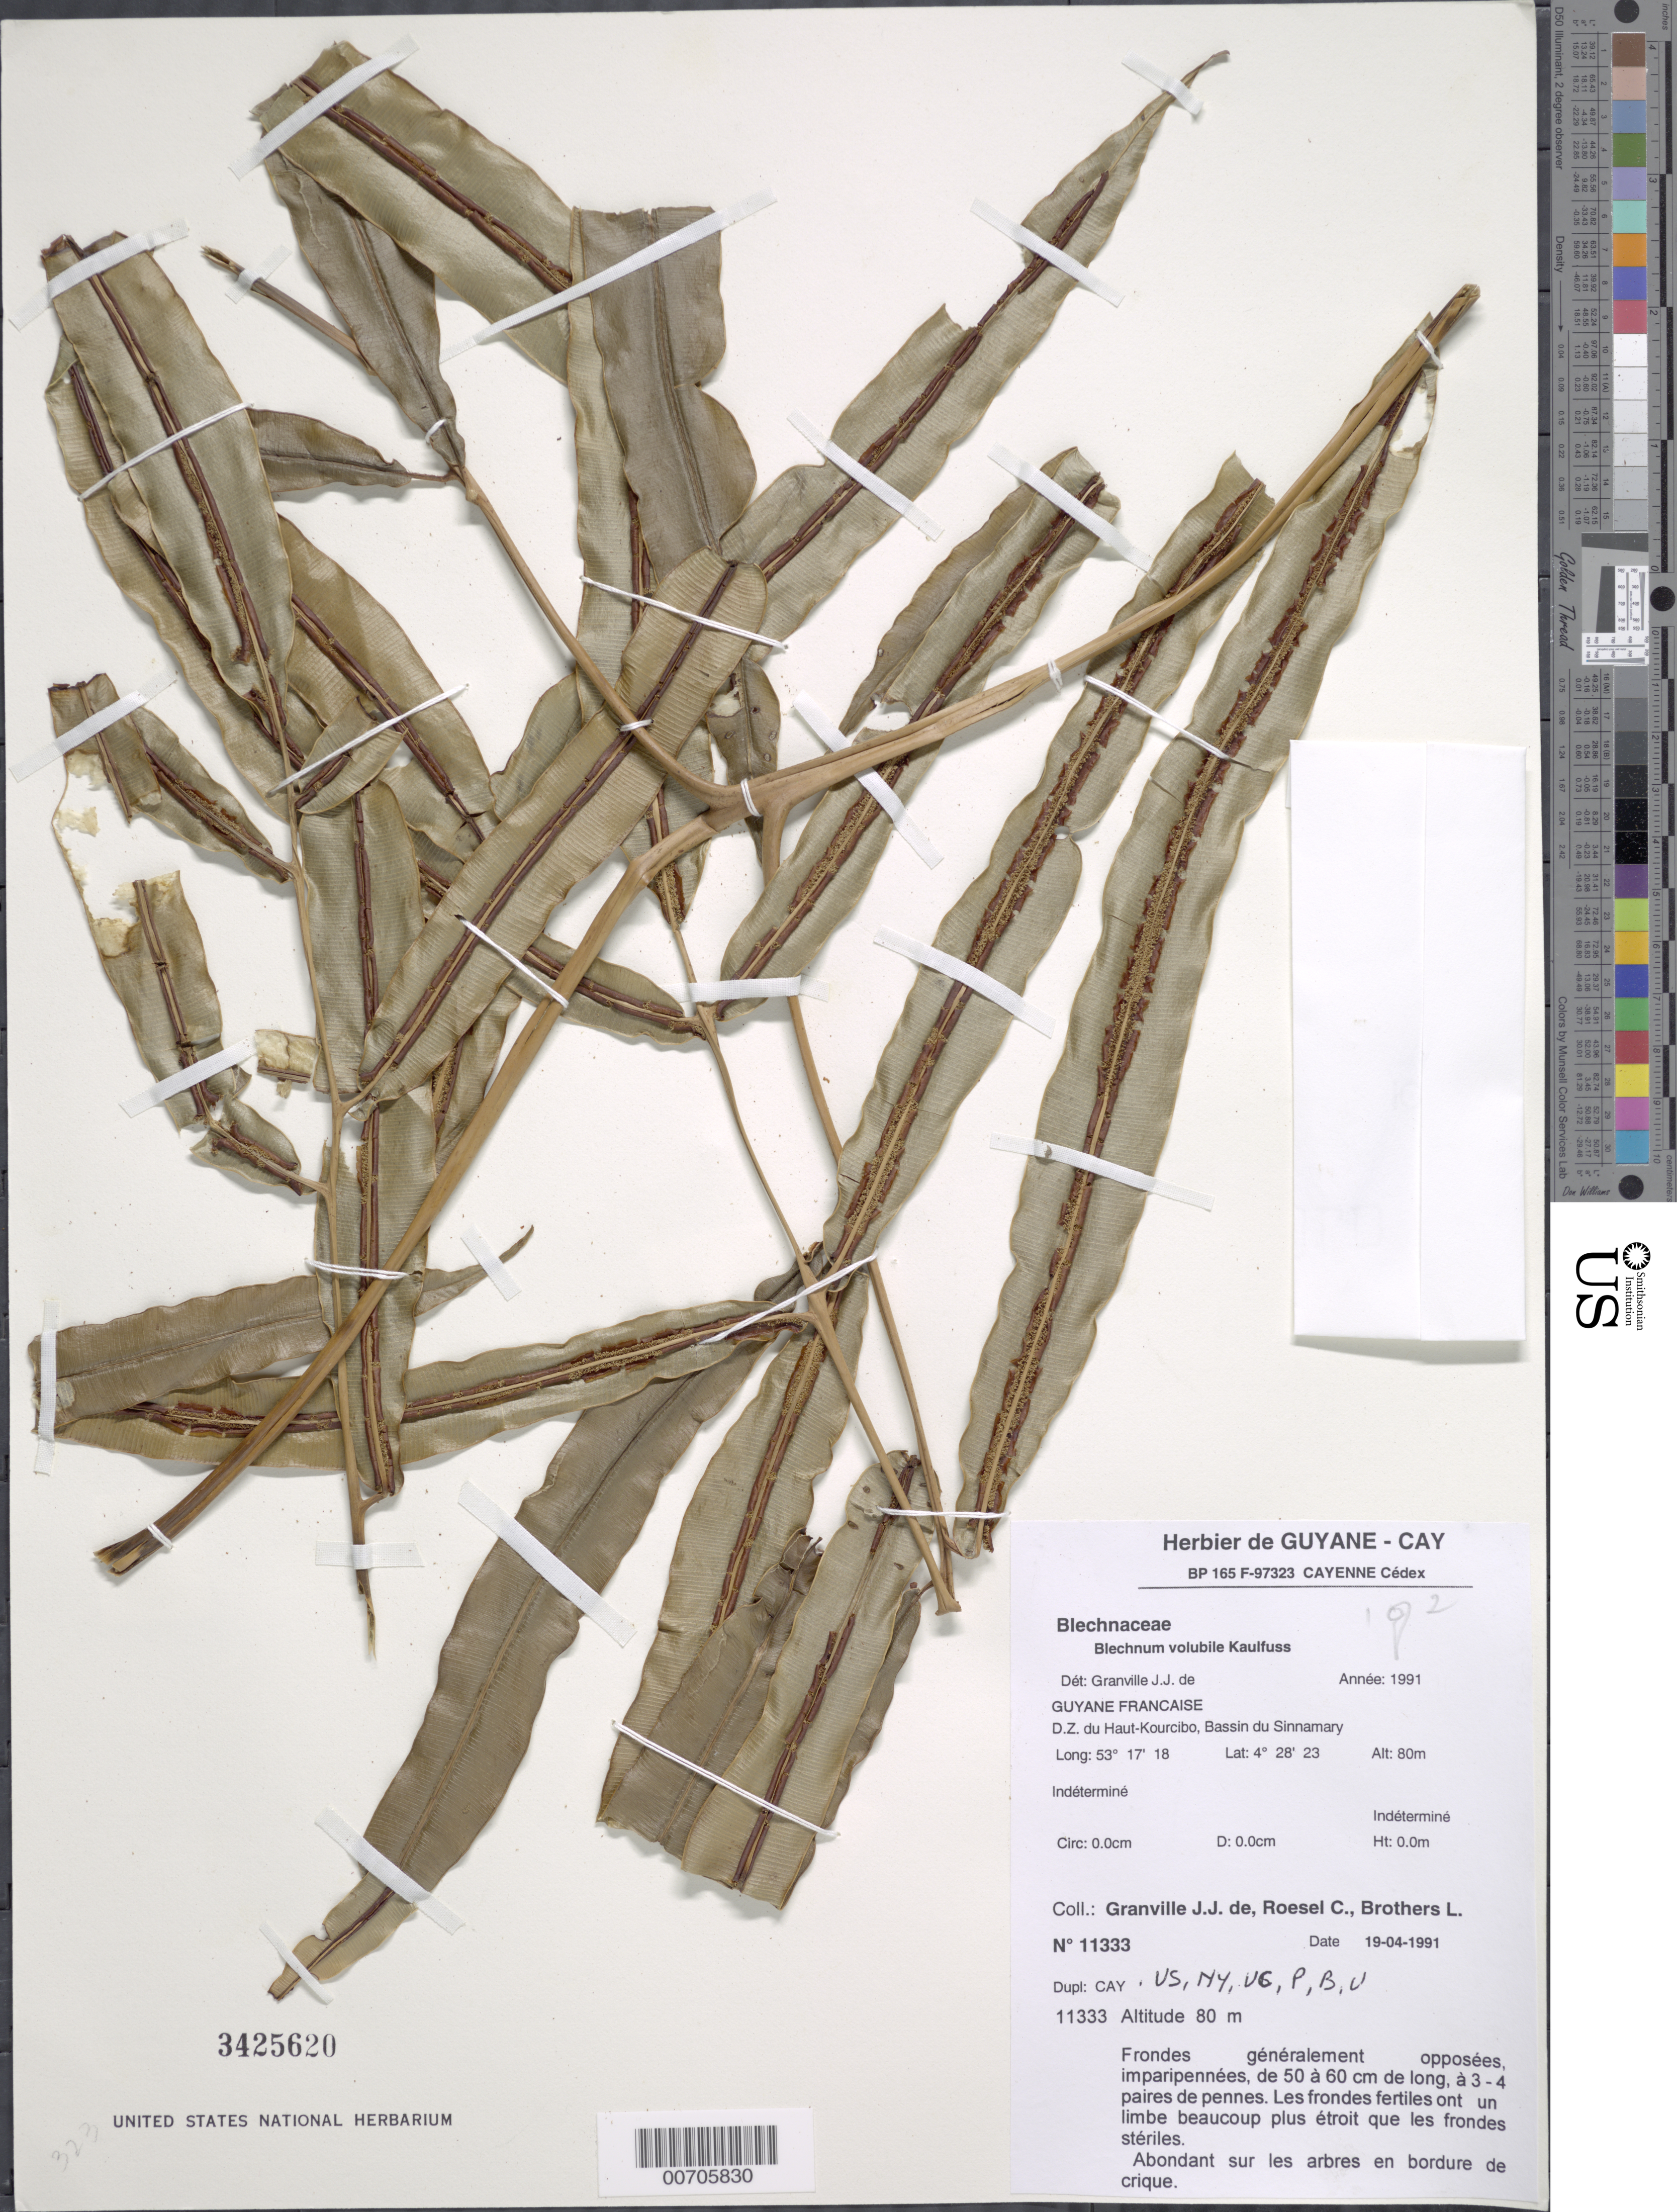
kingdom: Plantae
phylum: Tracheophyta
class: Polypodiopsida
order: Polypodiales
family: Blechnaceae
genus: Salpichlaena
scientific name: Salpichlaena volubilis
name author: (Kaulf.) J. Sm.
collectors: J.-J. de Granville, C. S. Roesel & L. Brothers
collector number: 11333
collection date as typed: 19-Apr-91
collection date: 1991-04-19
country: French Guiana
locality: D.Z. du Haut-Kourcibo, Bassin du Sinnamary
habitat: Abondant sur les arbres en bord de crique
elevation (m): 80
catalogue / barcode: US 3425620